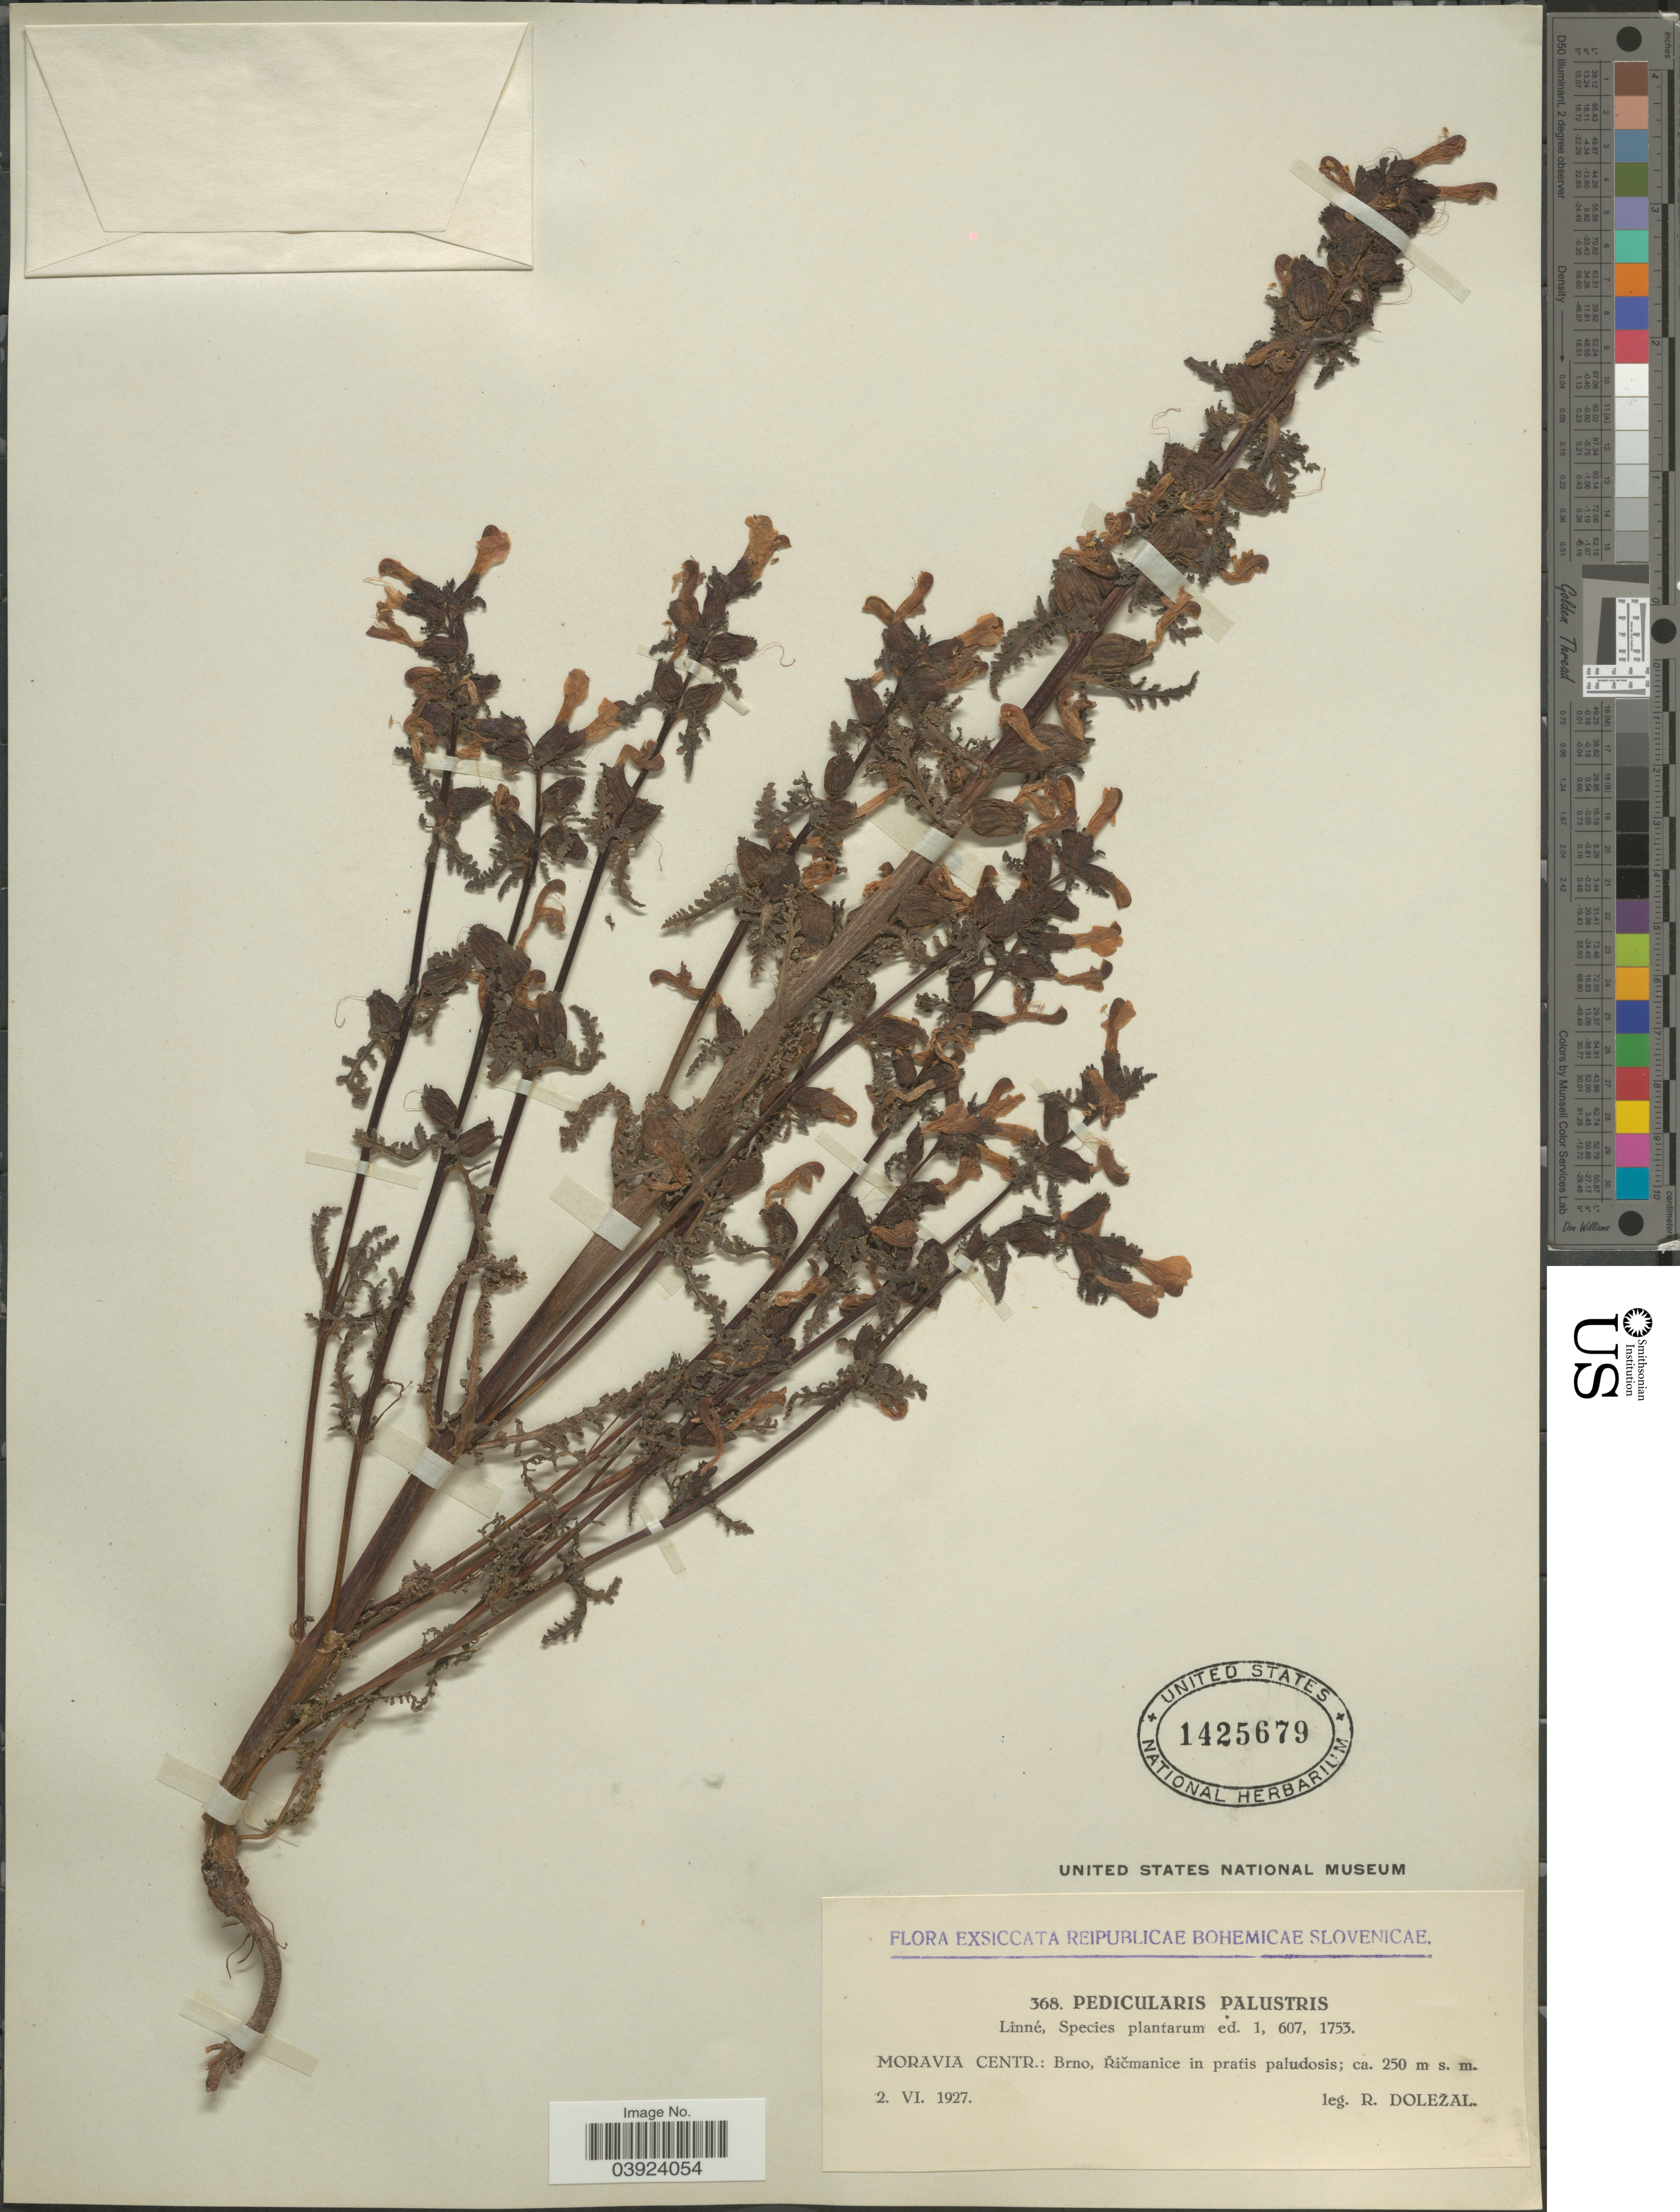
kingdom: Plantae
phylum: Tracheophyta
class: Magnoliopsida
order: Lamiales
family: Orobanchaceae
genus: Pedicularis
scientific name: Pedicularis palustris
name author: L.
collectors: R. Dolezal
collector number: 368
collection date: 1927-06-02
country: Czechia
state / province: Moravian-Silesian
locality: Moravia Centr.: Brno Řičmanice in pratis paludosis.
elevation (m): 250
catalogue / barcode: US 1425679